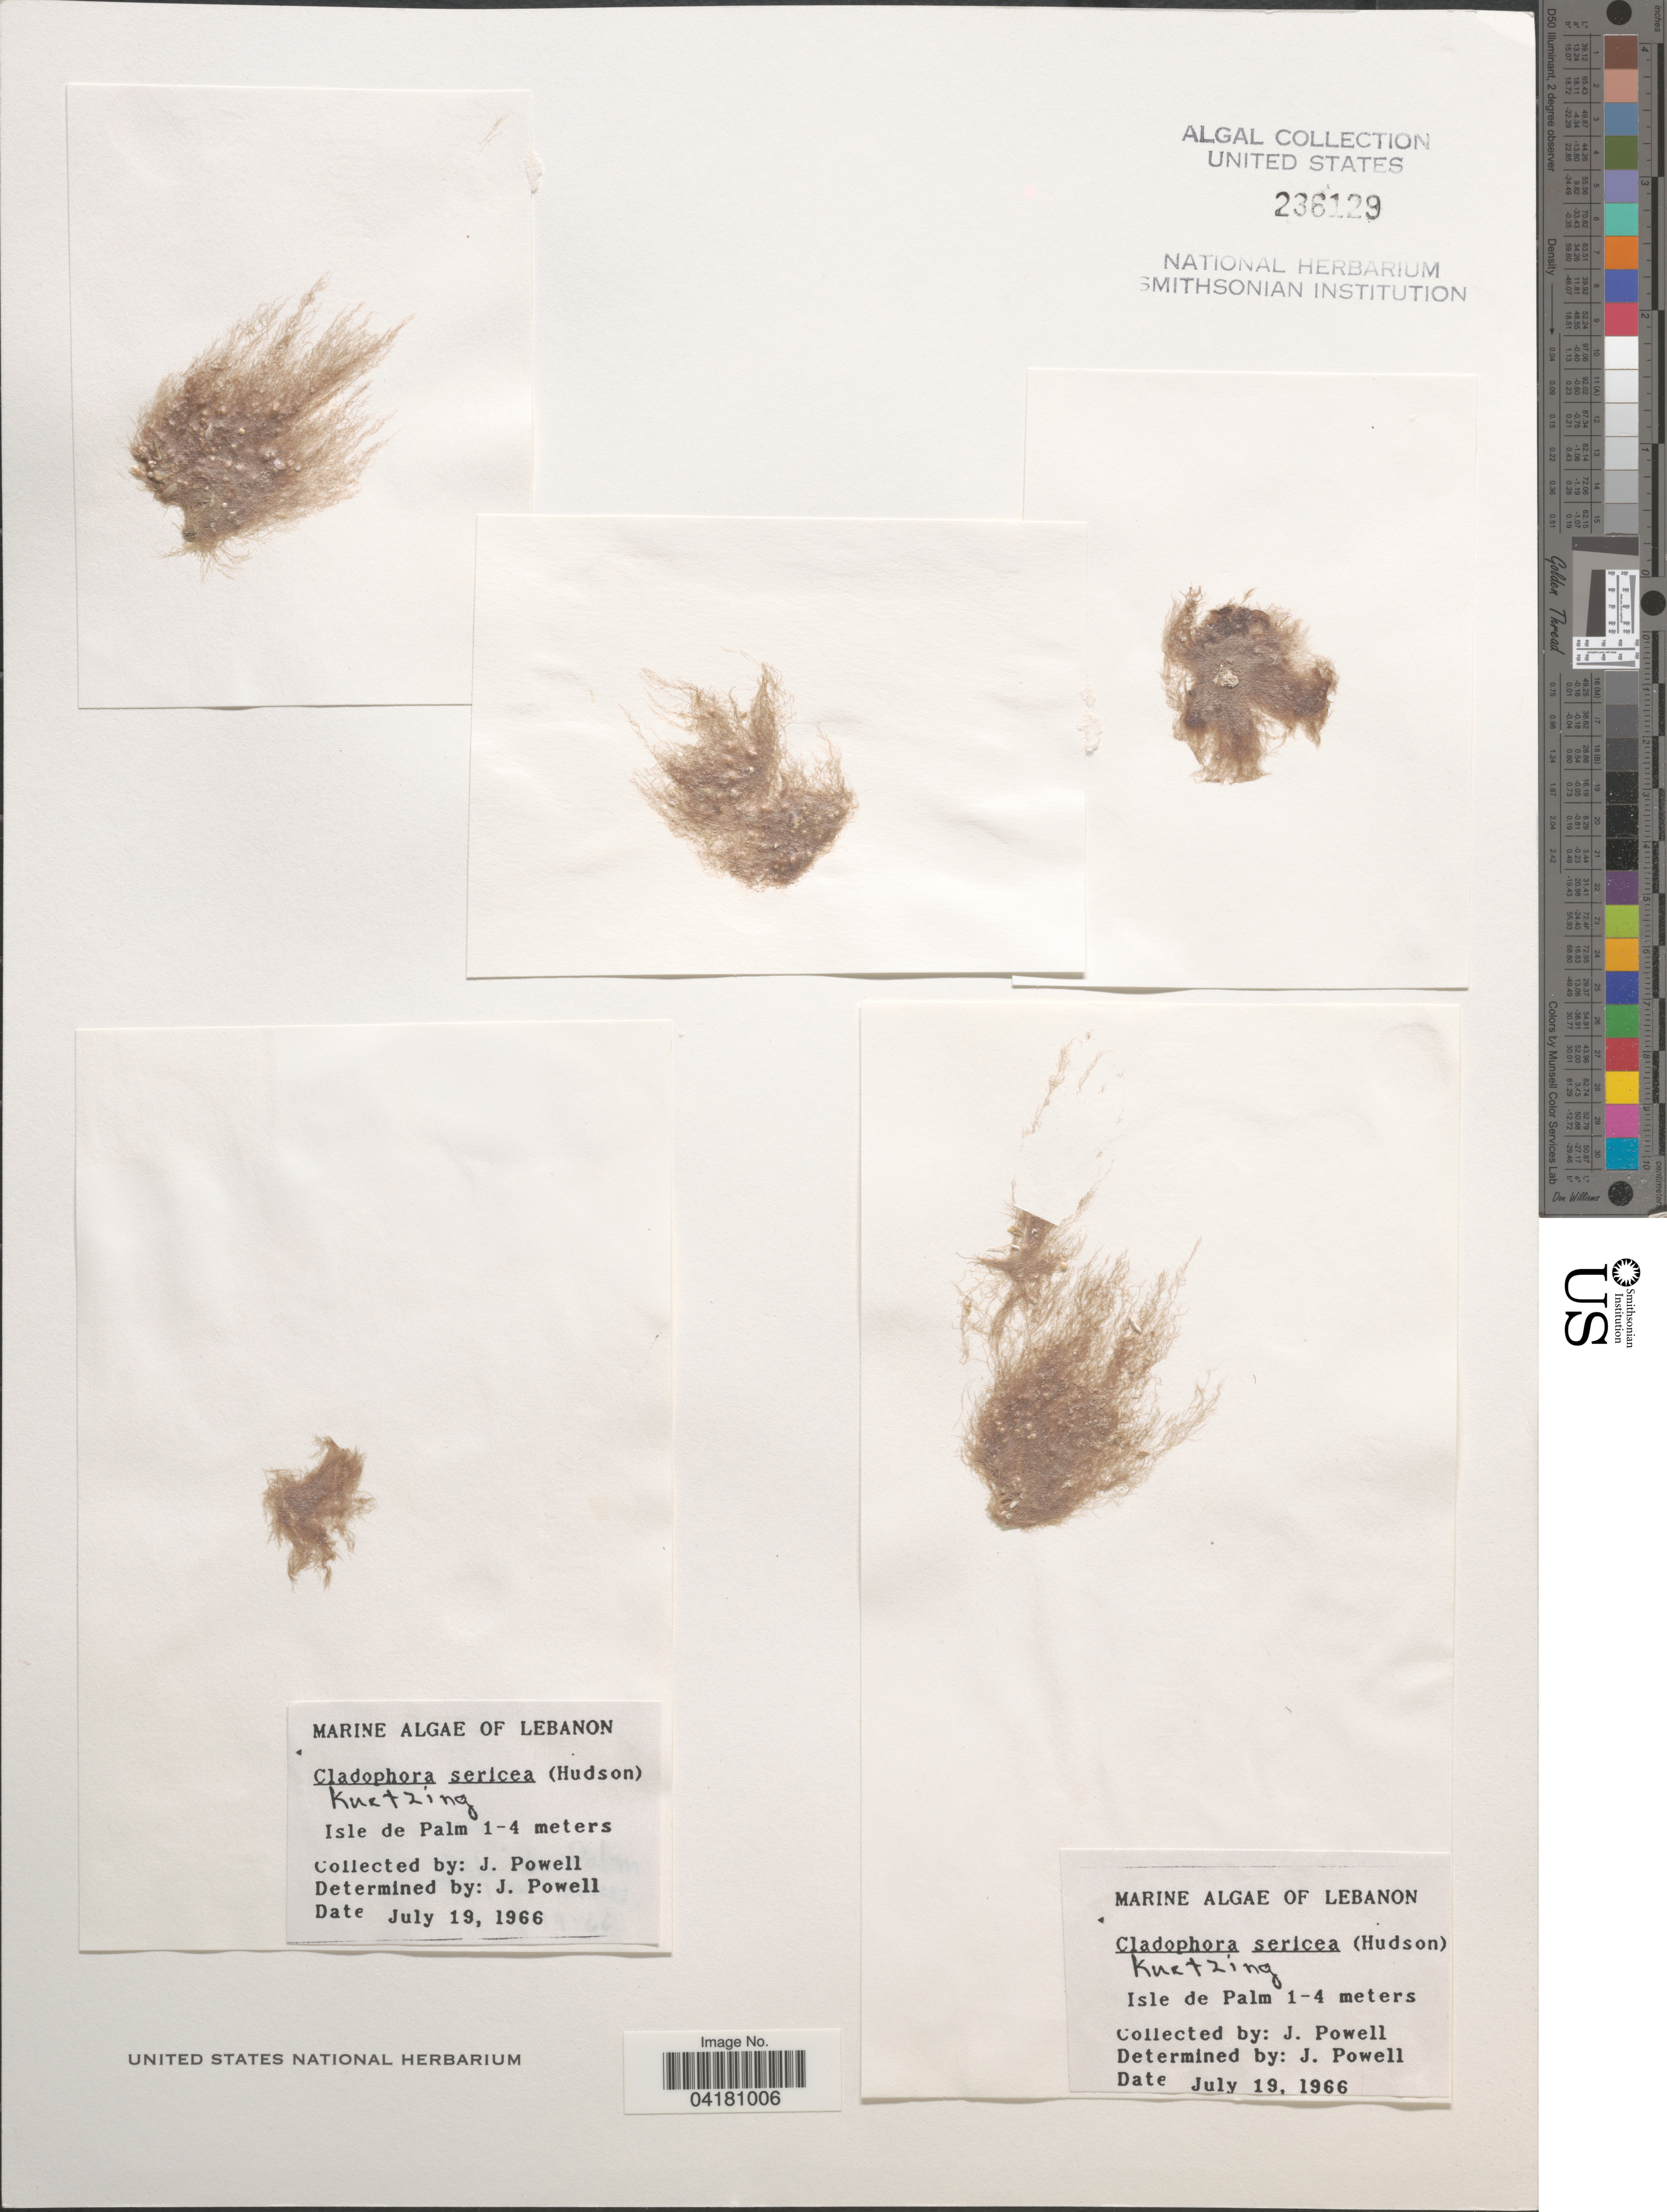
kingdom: Plantae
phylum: Chlorophyta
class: Ulvophyceae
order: Cladophorales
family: Cladophoraceae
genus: Cladophora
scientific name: Cladophora sericea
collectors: J. Powell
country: Lebanon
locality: Isle de Palm.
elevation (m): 1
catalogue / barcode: US 236129